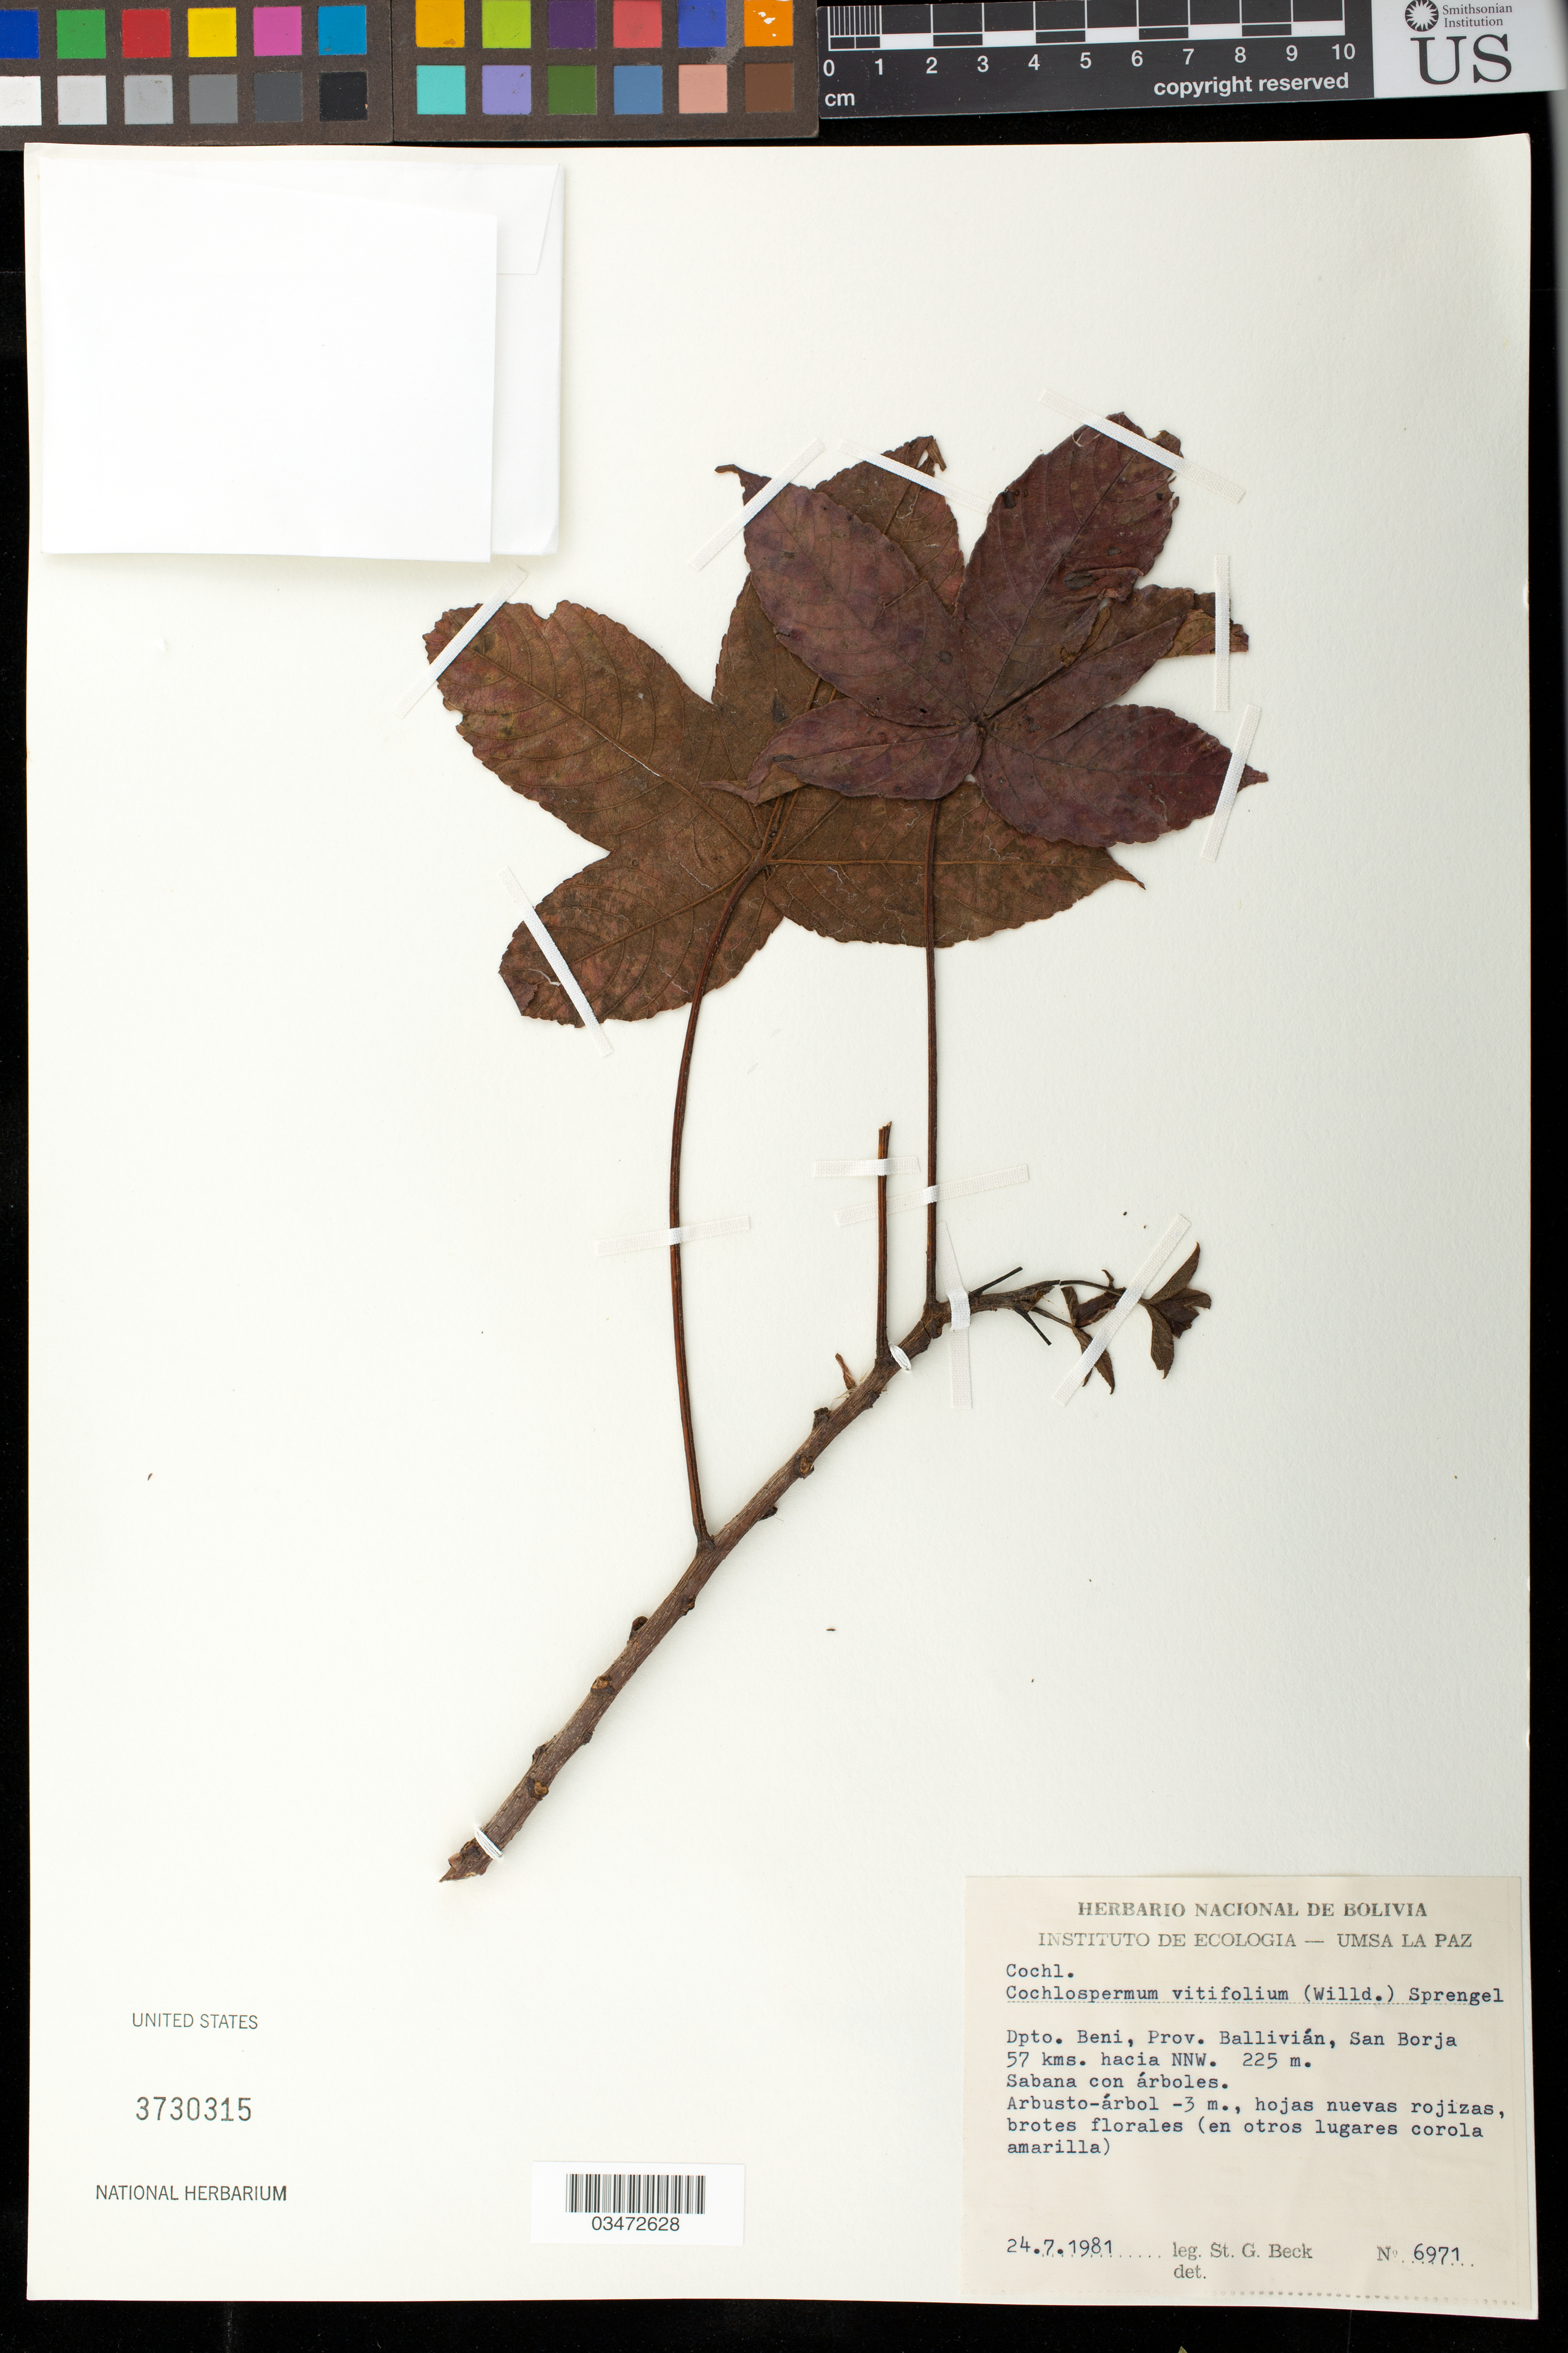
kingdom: Plantae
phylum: Tracheophyta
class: Magnoliopsida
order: Malvales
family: Cochlospermaceae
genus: Cochlospermum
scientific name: Cochlospermum vitifolium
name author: (Willd.) Spreng.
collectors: S. G. Beck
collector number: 6971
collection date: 1981-07-24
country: Bolivia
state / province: La Paz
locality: Dpto. Beni, Prov. Ballivian, San Borja 57 kms. hacia NNW.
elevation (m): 225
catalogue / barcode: US 3730315